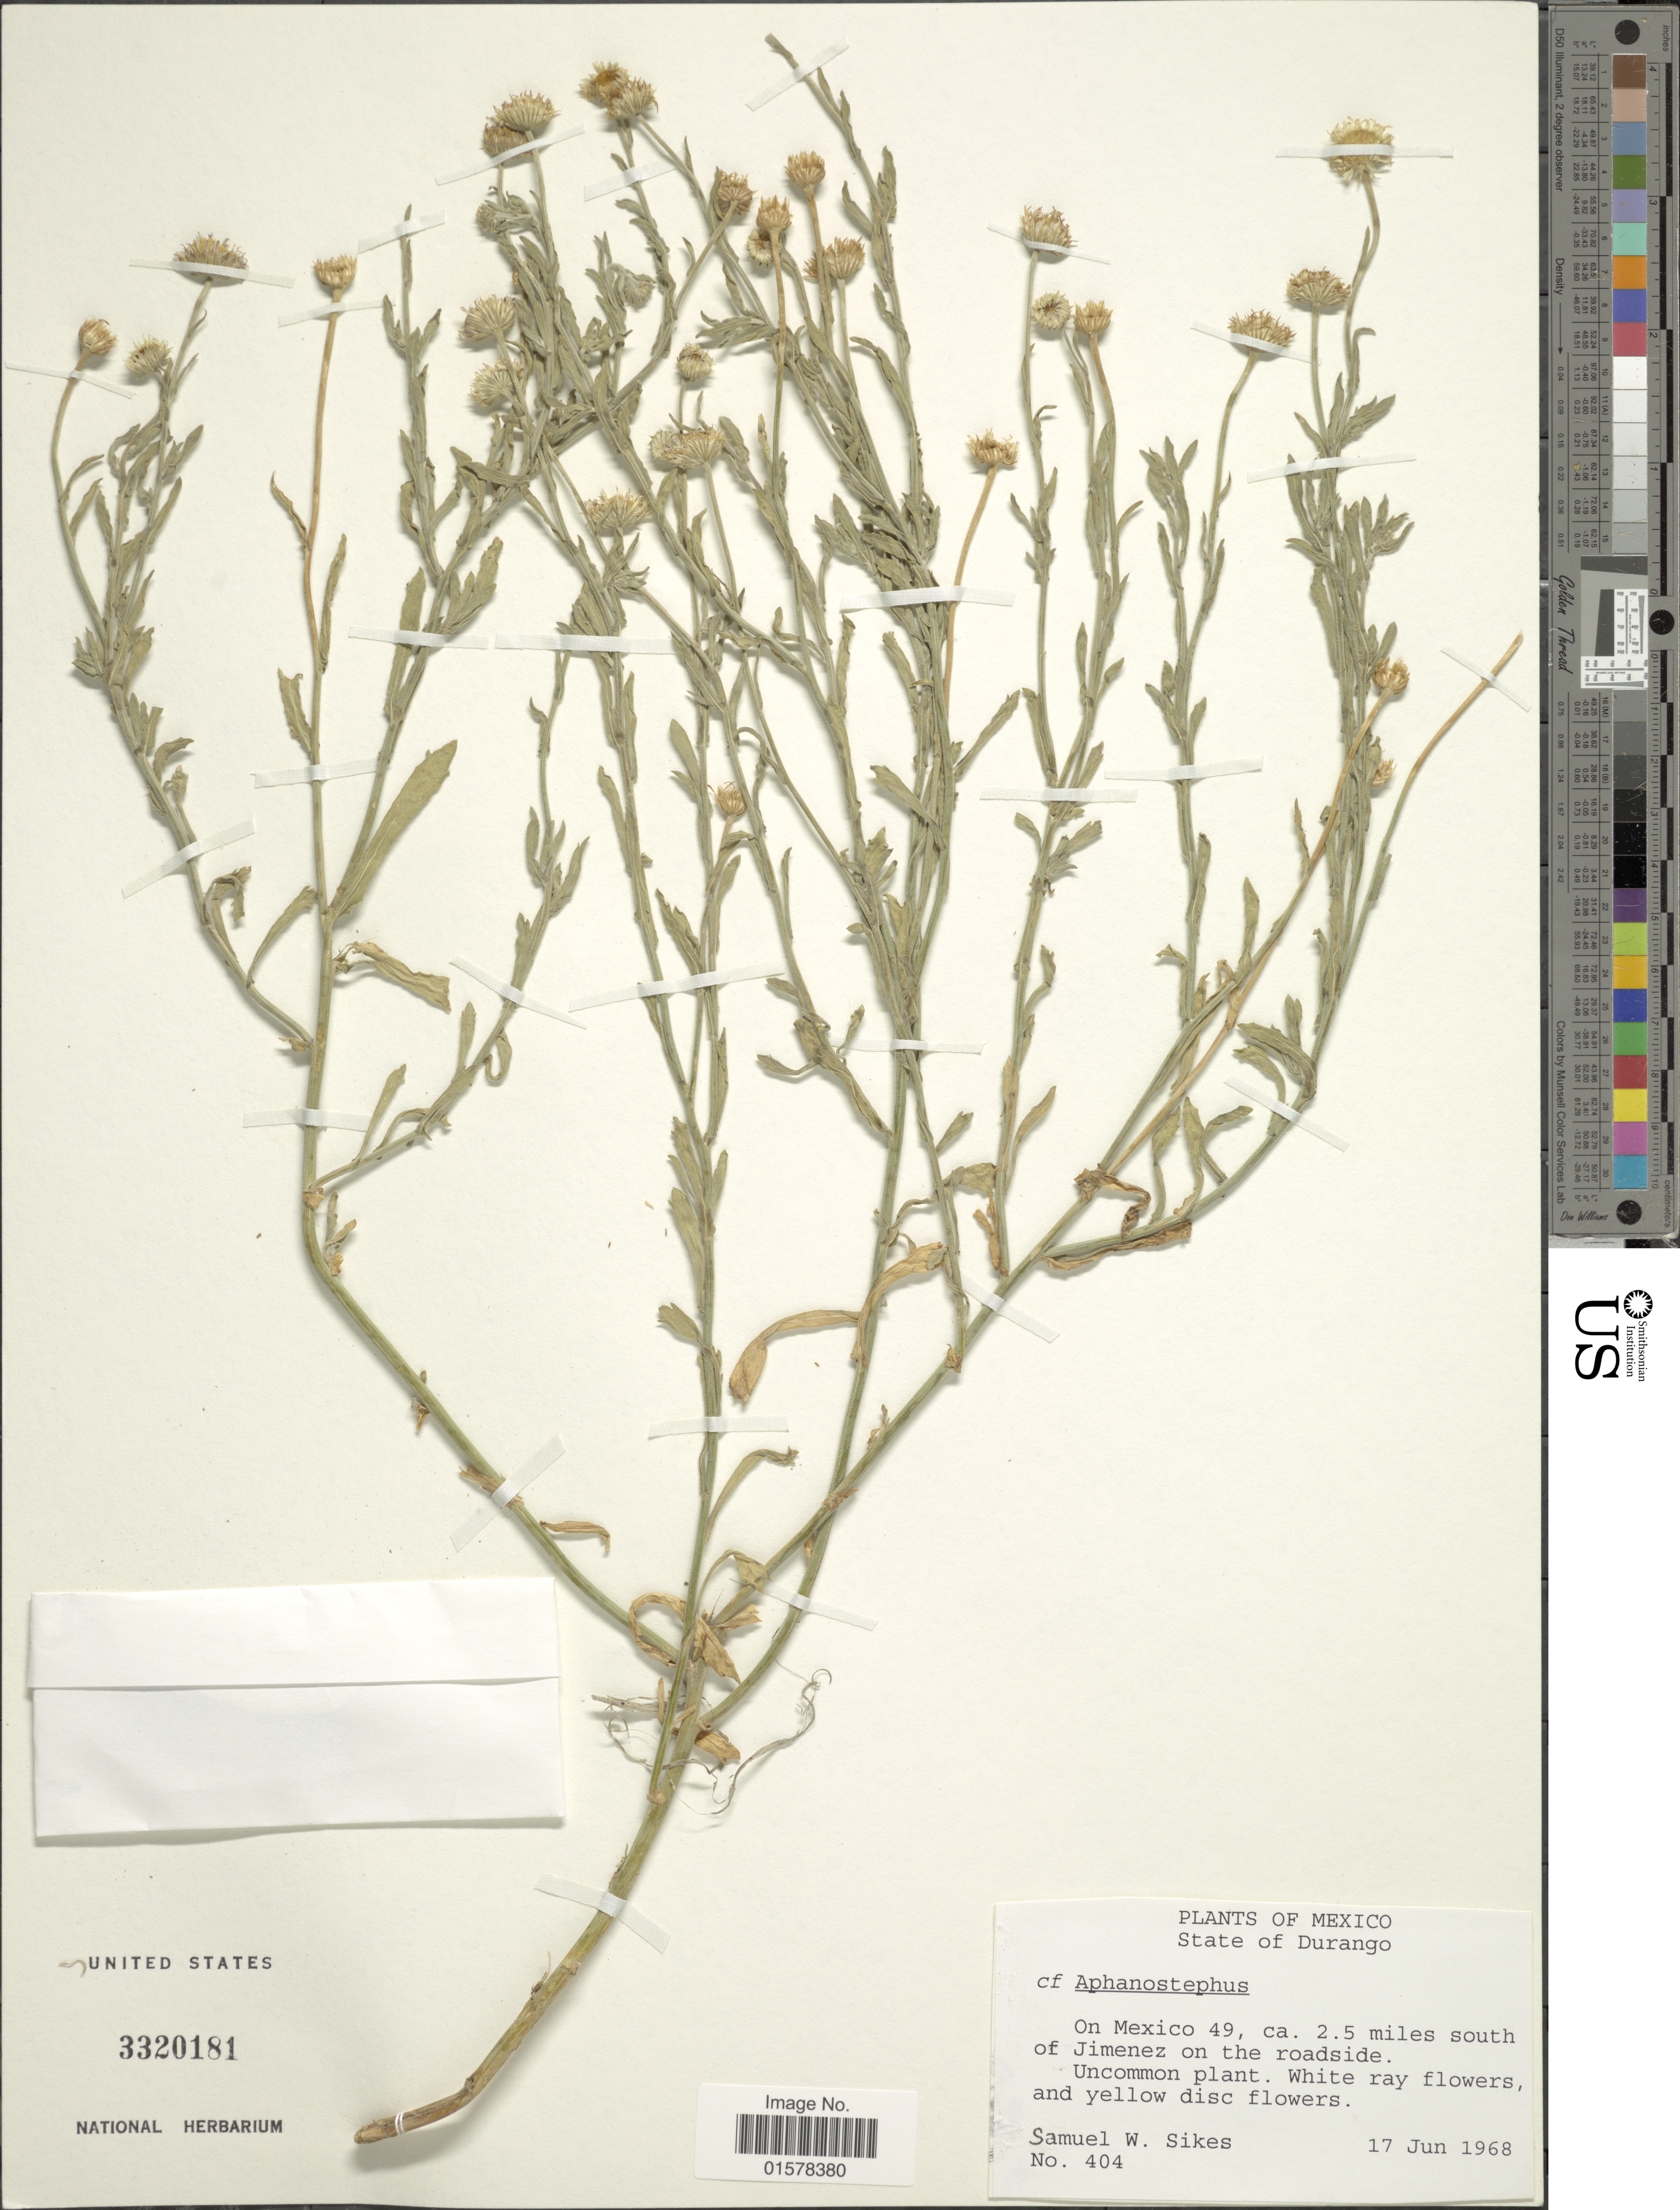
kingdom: Plantae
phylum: Tracheophyta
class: Magnoliopsida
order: Asterales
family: Asteraceae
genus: Aphanostephus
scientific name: Aphanostephus sp.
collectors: S. Sikes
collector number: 404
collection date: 1968-06-17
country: Mexico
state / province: Durango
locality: Mexico. State of Durango. On Mexico 49, ca. 2.5 miles south of Jiminez on the roadside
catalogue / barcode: US 3320181